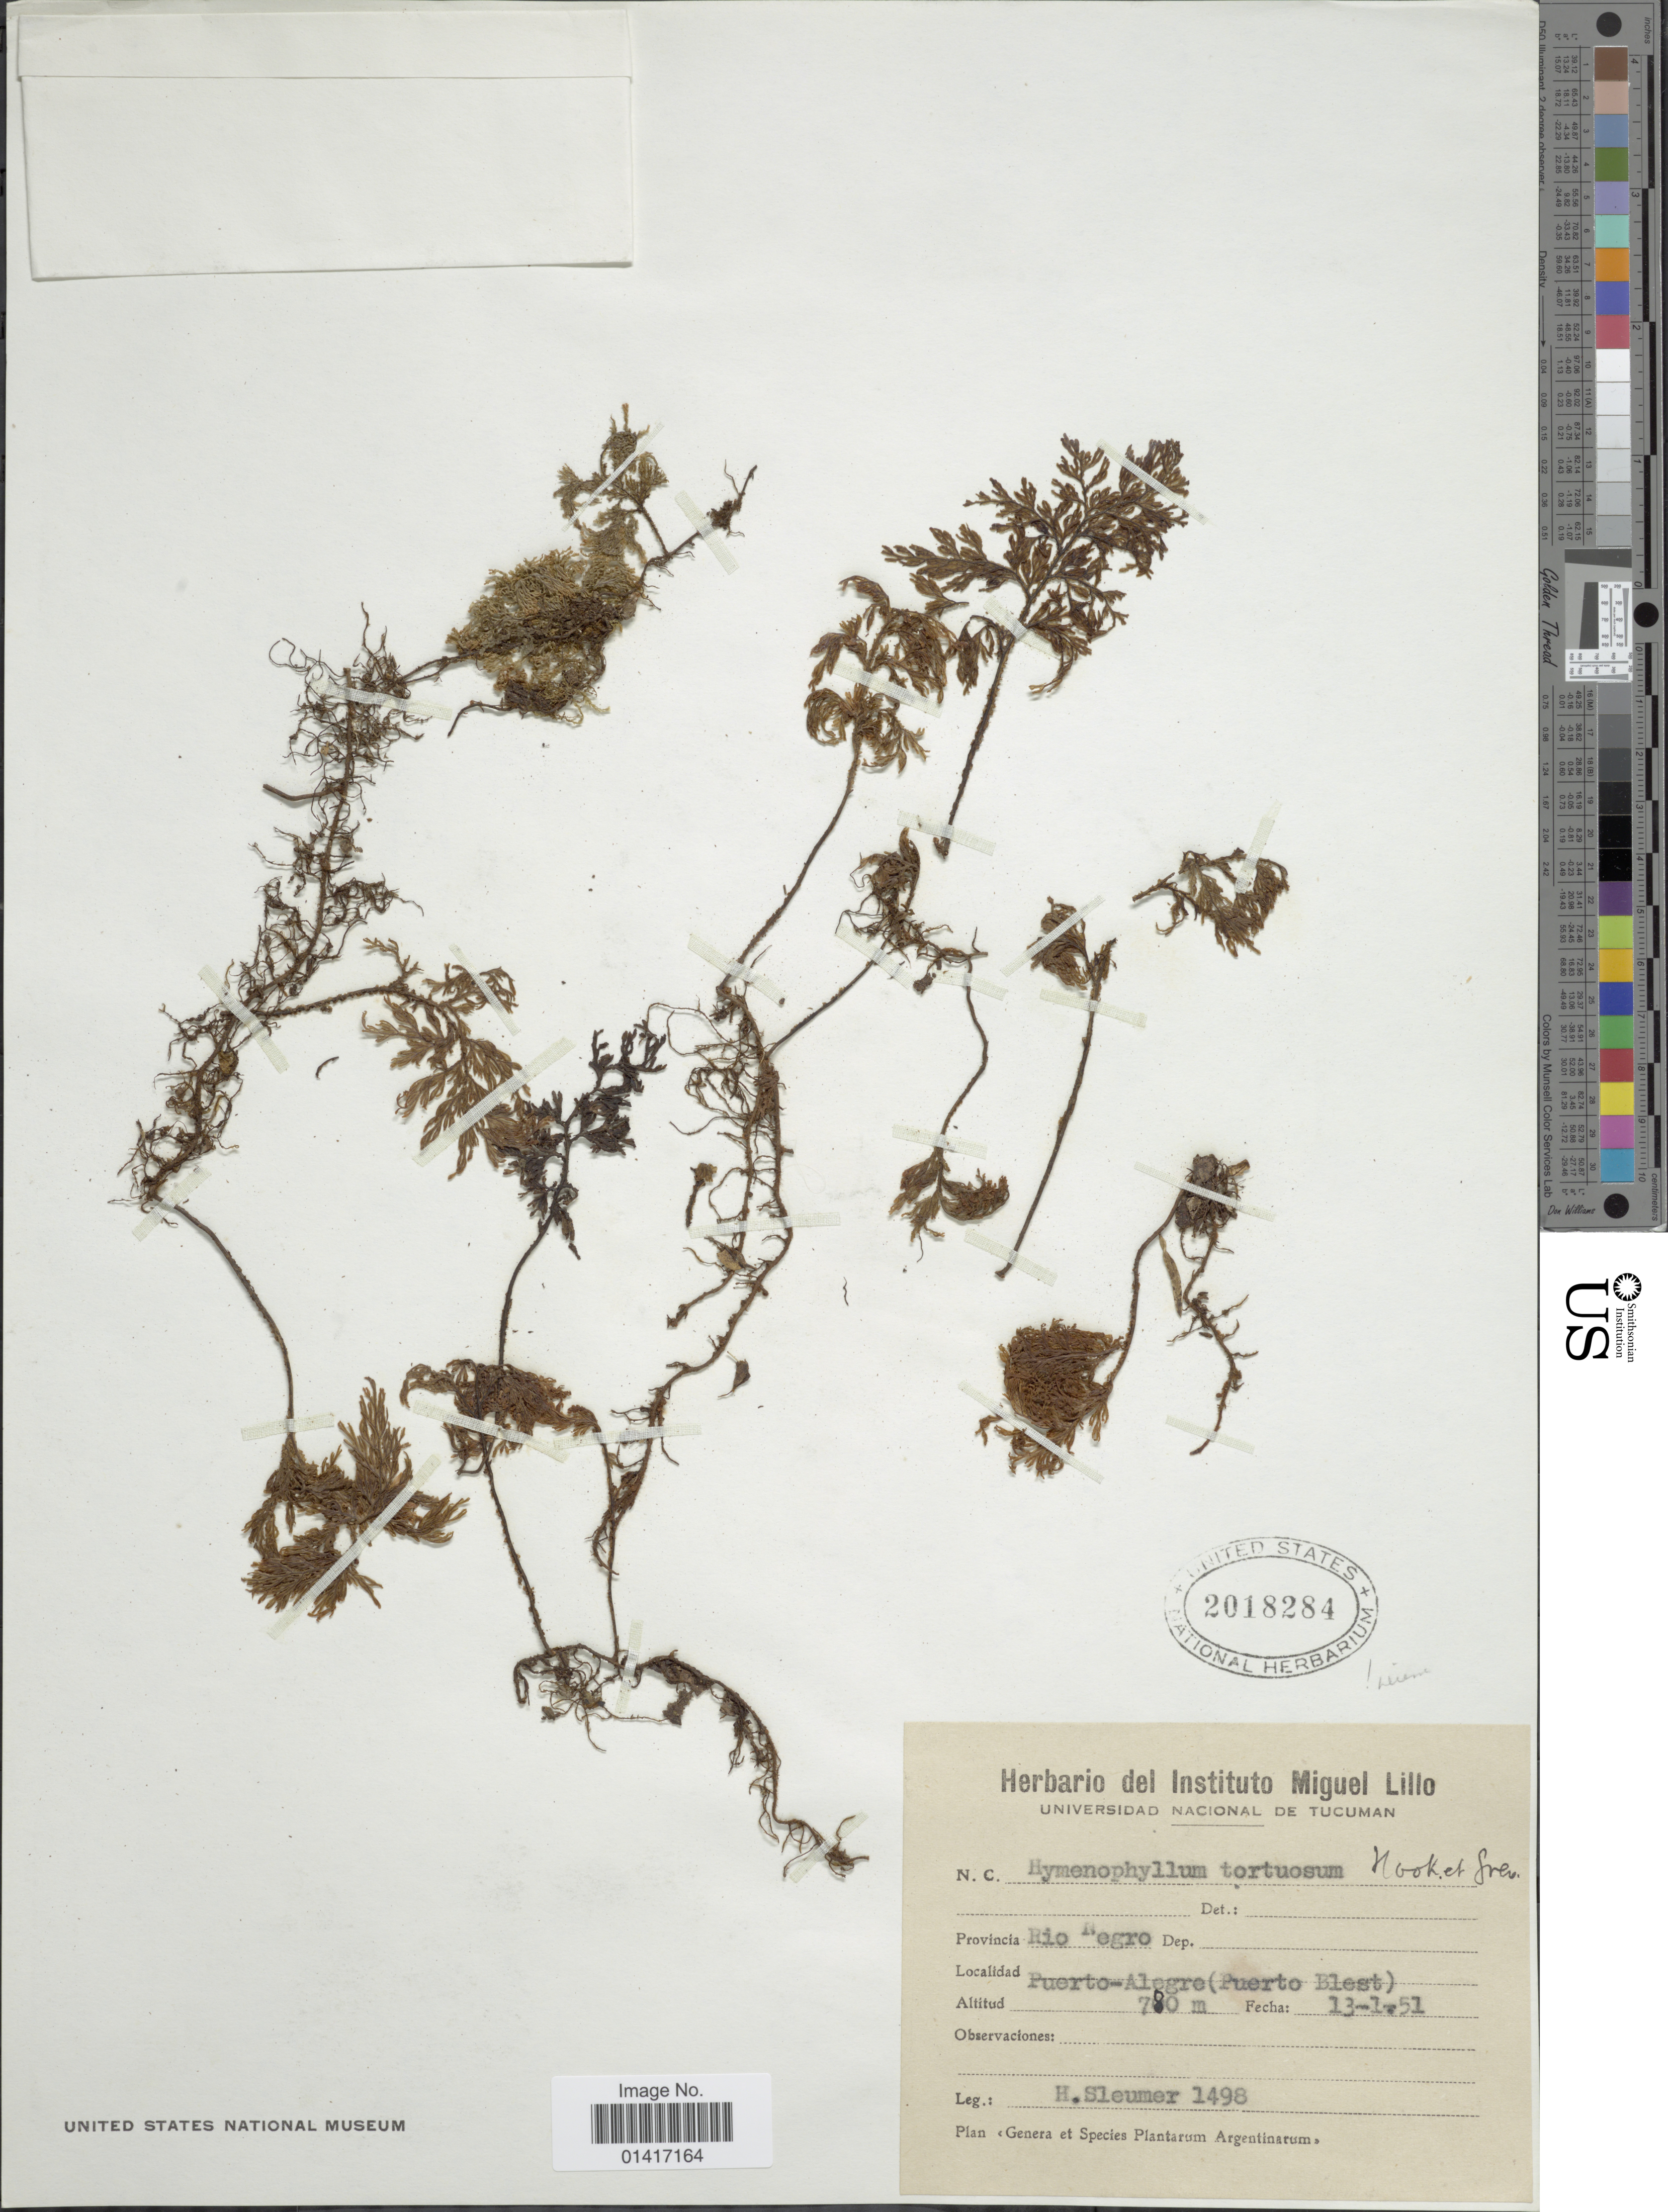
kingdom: Plantae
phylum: Tracheophyta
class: Polypodiopsida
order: Hymenophyllales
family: Hymenophyllaceae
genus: Hymenophyllum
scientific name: Hymenophyllum tortuosum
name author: Hook. & Grev.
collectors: H. O. Sleumer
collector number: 1498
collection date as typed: Transcribed d/m/y: 13/1/51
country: Argentina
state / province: Rio Negro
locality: Provincia Rio Negro, Puerto-Alegre (Puerto Blest)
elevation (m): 780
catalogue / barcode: US 2018284